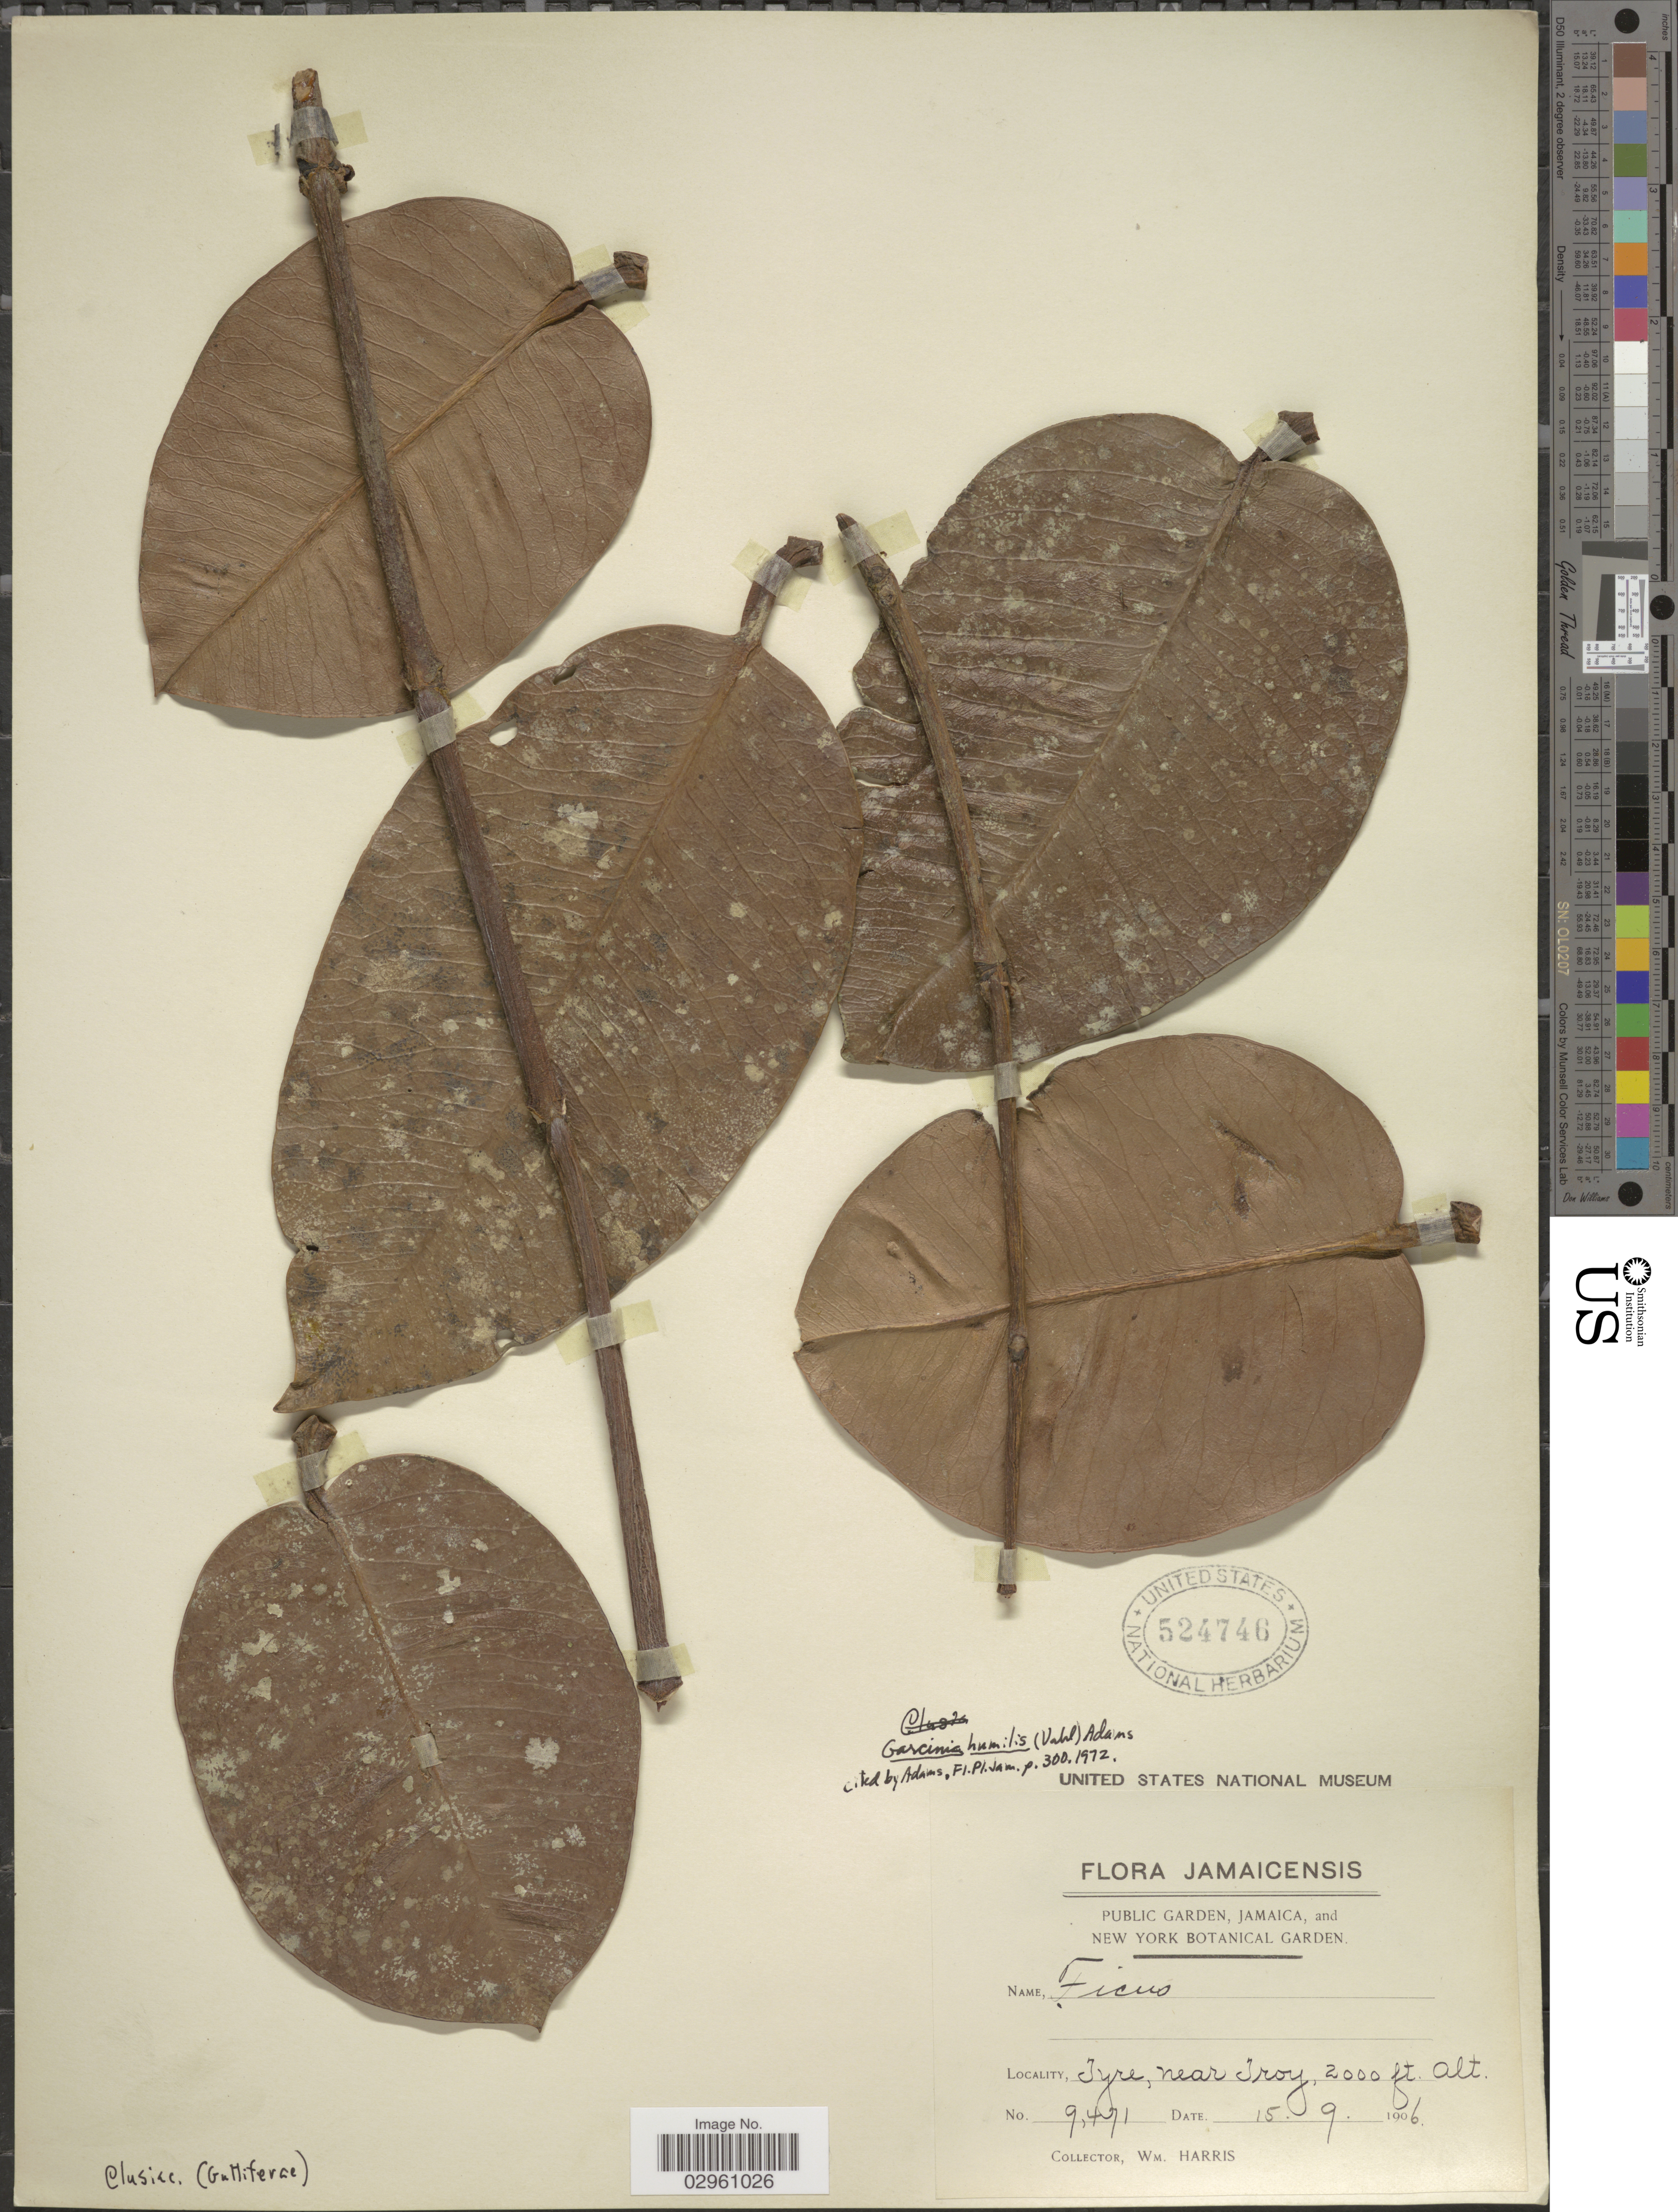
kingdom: Plantae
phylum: Tracheophyta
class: Magnoliopsida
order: Malpighiales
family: Clusiaceae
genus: Garcinia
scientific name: Garcinia humilis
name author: (Vahl) C.D. Adams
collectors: W. H. Harris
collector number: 9471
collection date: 1906-09-15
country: Jamaica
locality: Tyre, near Troy.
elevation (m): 610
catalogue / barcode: US 524746